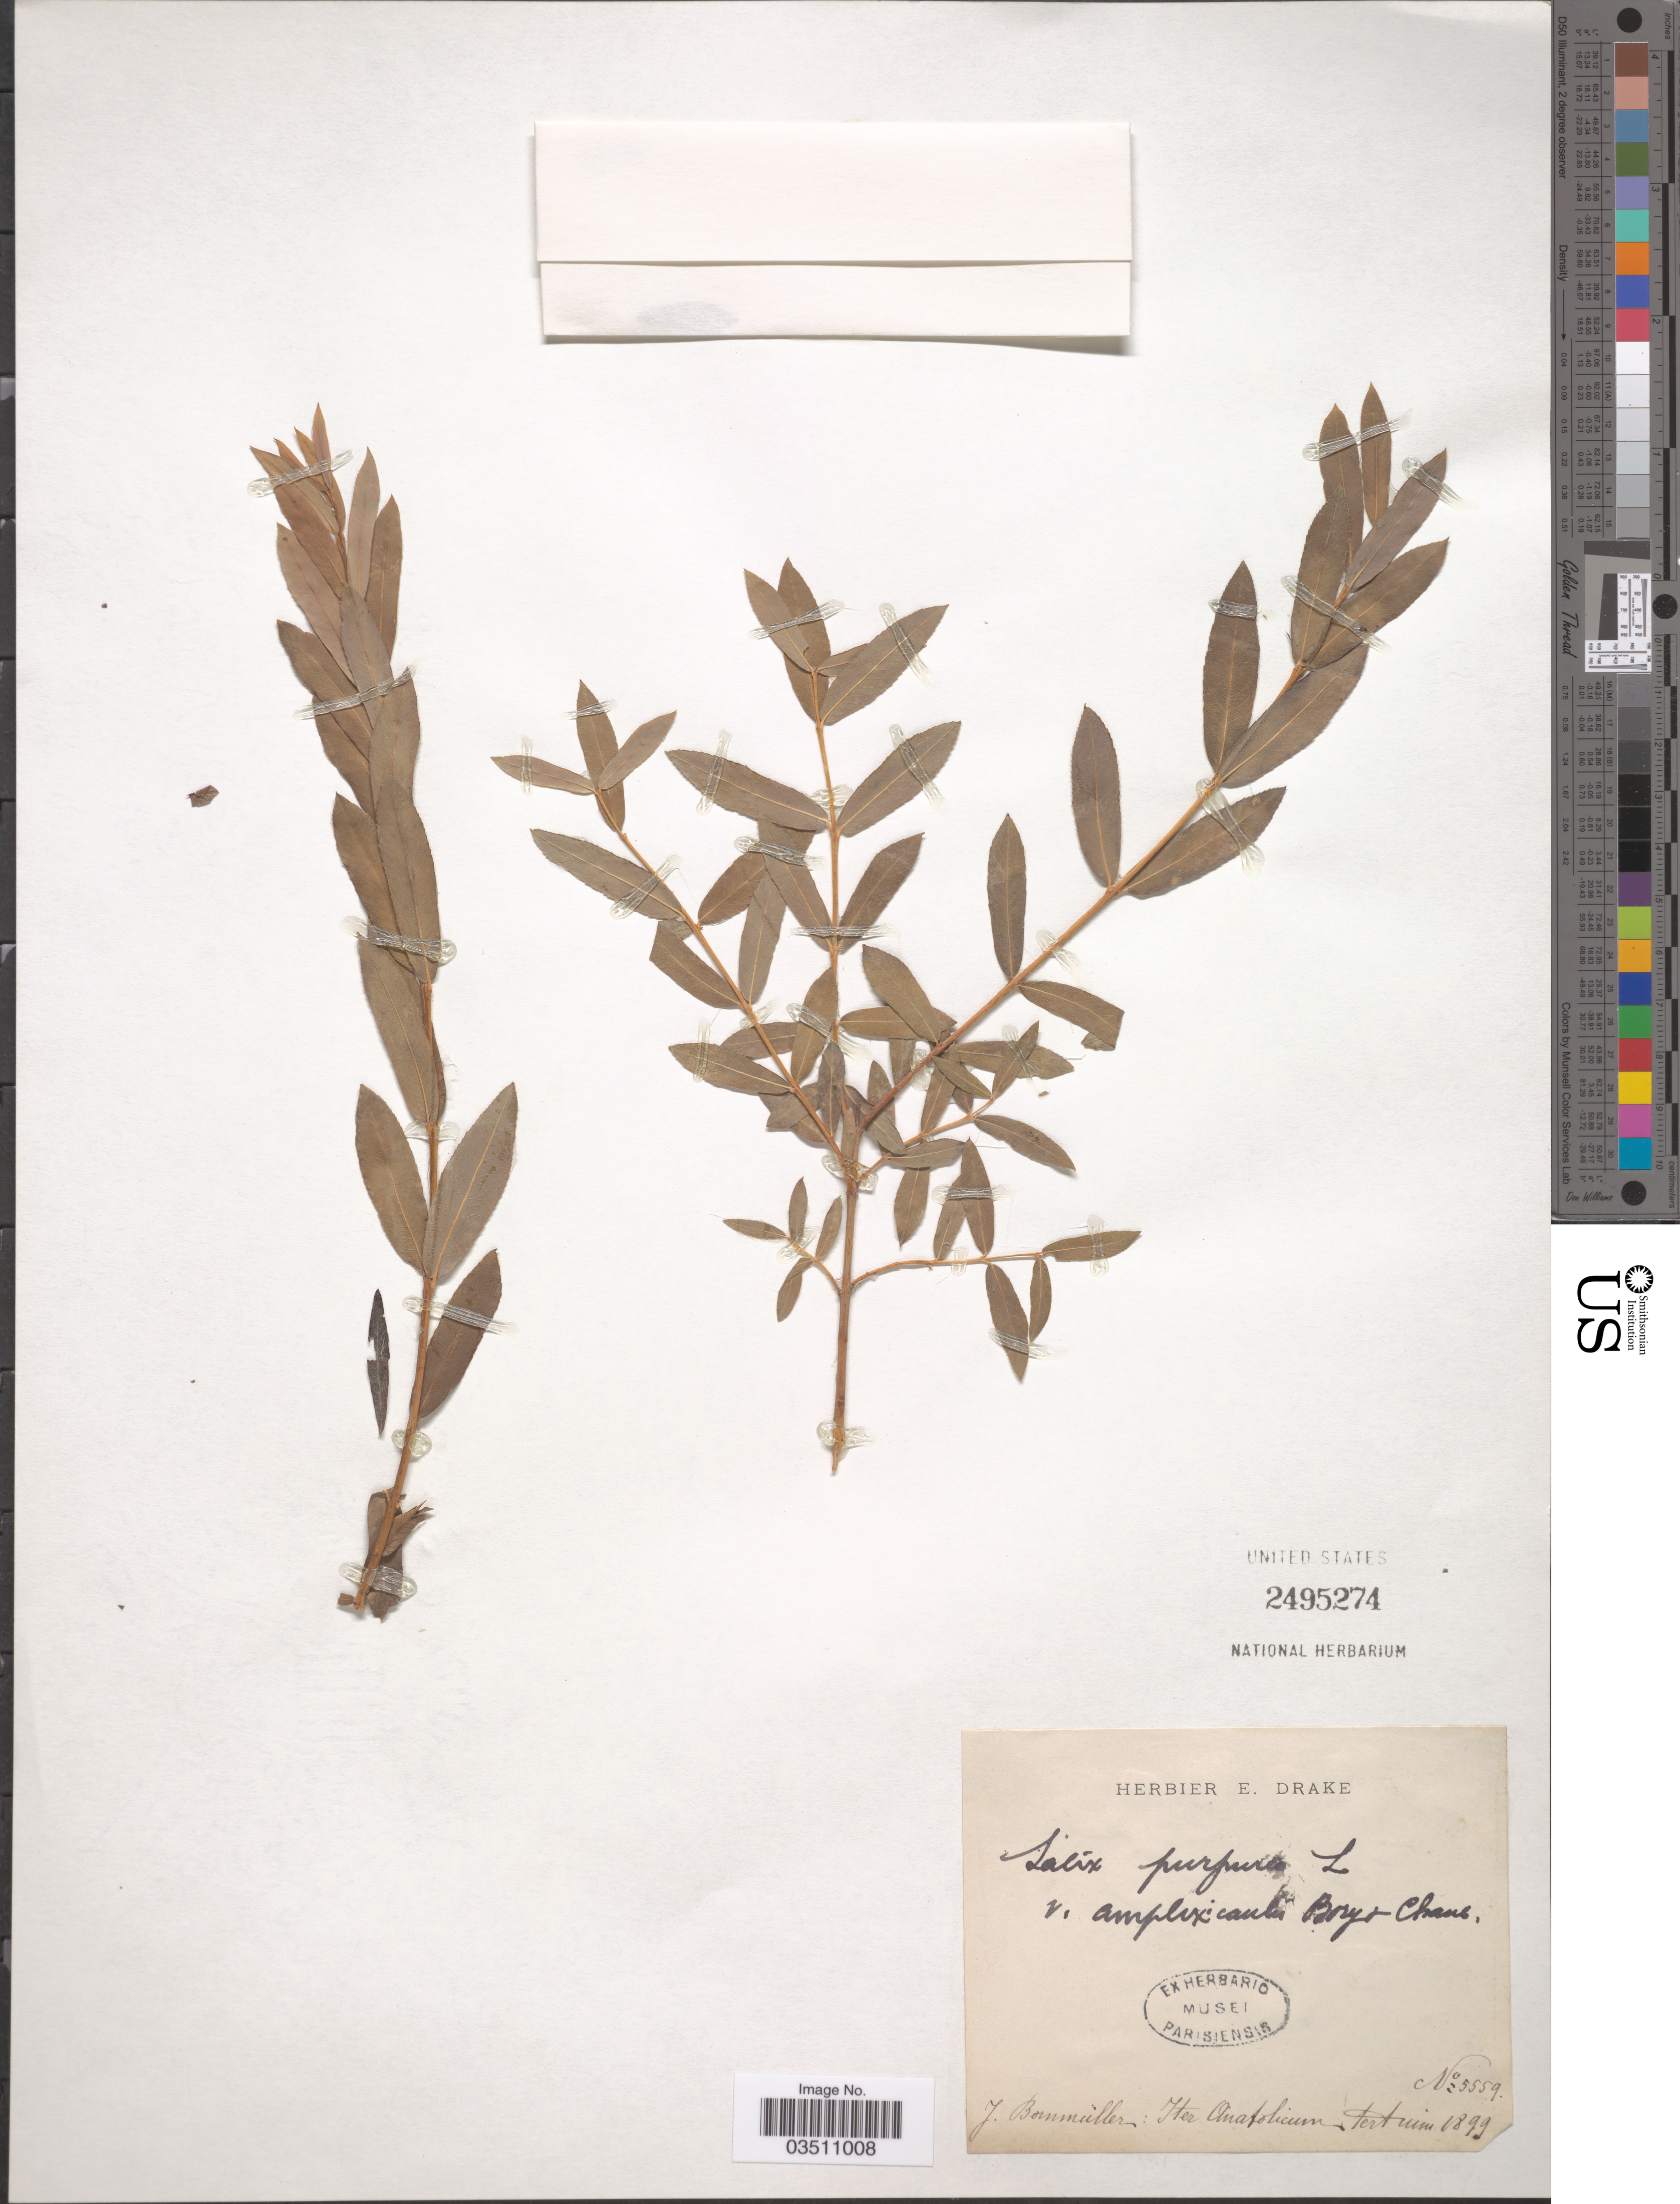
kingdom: Plantae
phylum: Tracheophyta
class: Magnoliopsida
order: Malpighiales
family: Salicaceae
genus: Salix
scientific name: Salix purpurea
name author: L.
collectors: J. Bornmüller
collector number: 5559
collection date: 1899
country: Turkey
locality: Iter Anatolicum tertium.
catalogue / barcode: US 2495274